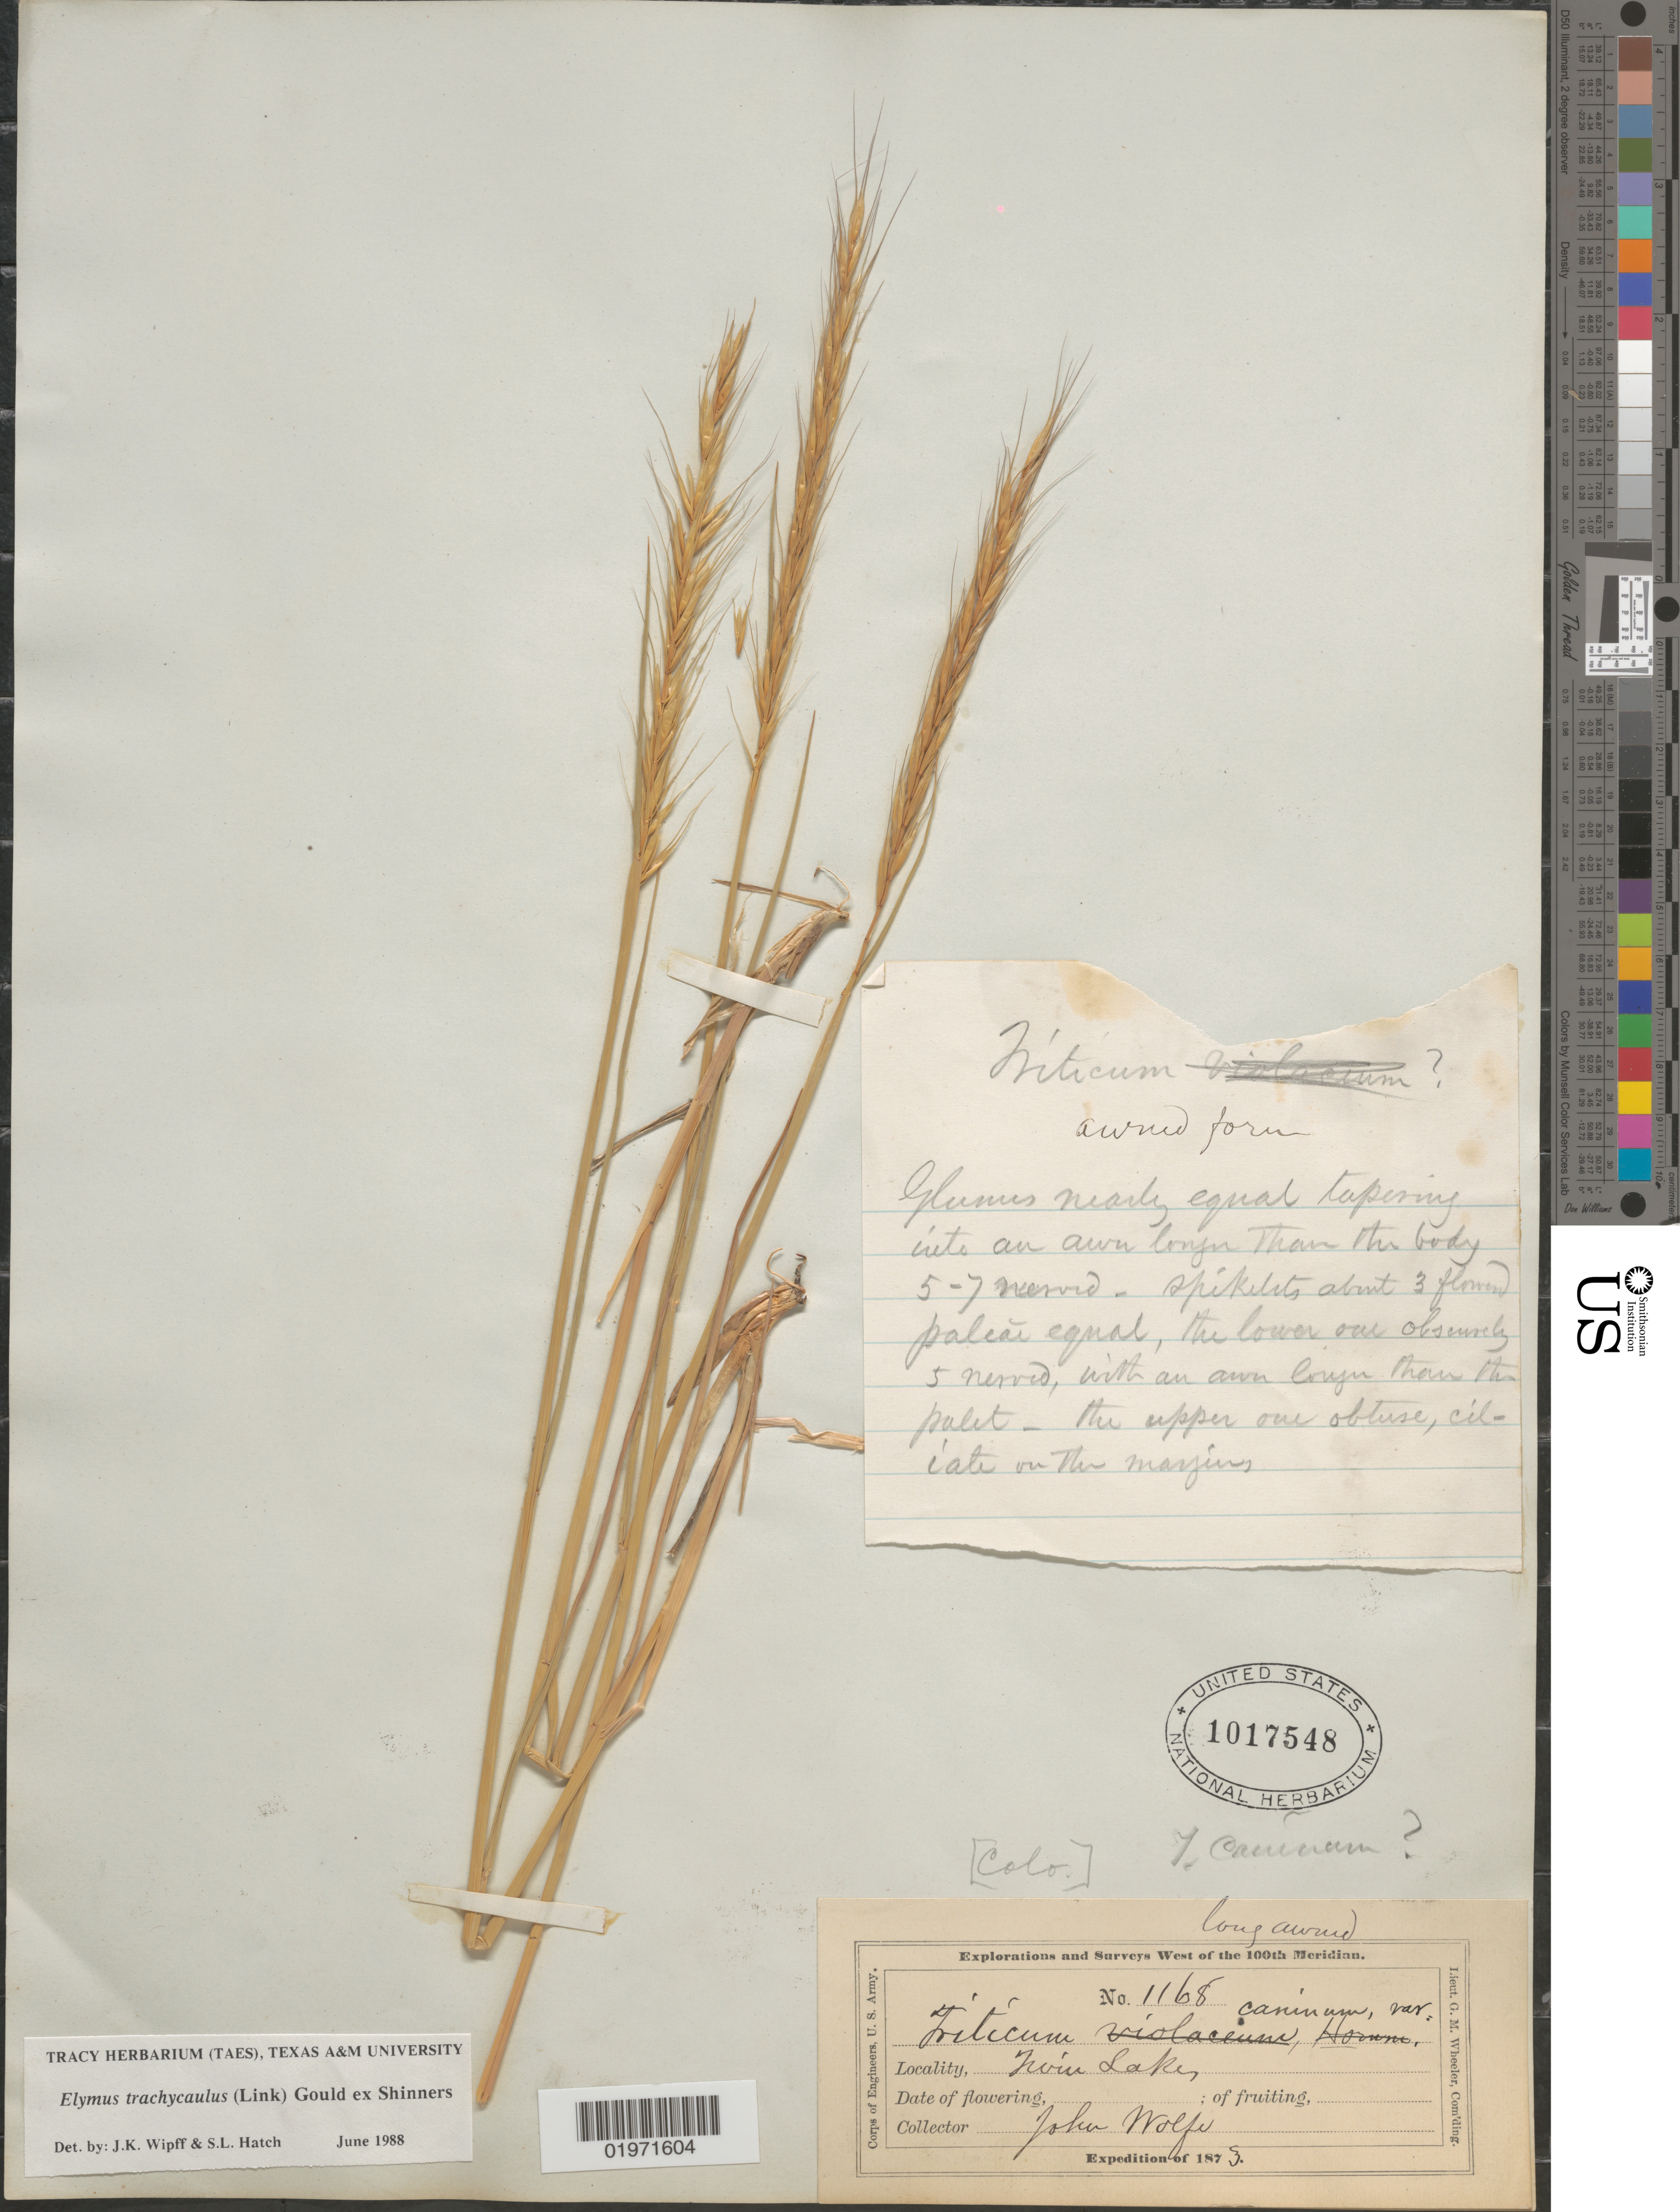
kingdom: Plantae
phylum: Tracheophyta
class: Liliopsida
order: Poales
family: Poaceae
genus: Elymus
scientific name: Elymus trachycaulus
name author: (Link) Gould ex Shinners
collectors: J. Wolfe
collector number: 1168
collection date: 1873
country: United States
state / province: Colorado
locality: Exploration and Surveys West of the 100th Meridian. Twin Lakes. Expedition of 1873.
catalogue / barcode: US 1017548